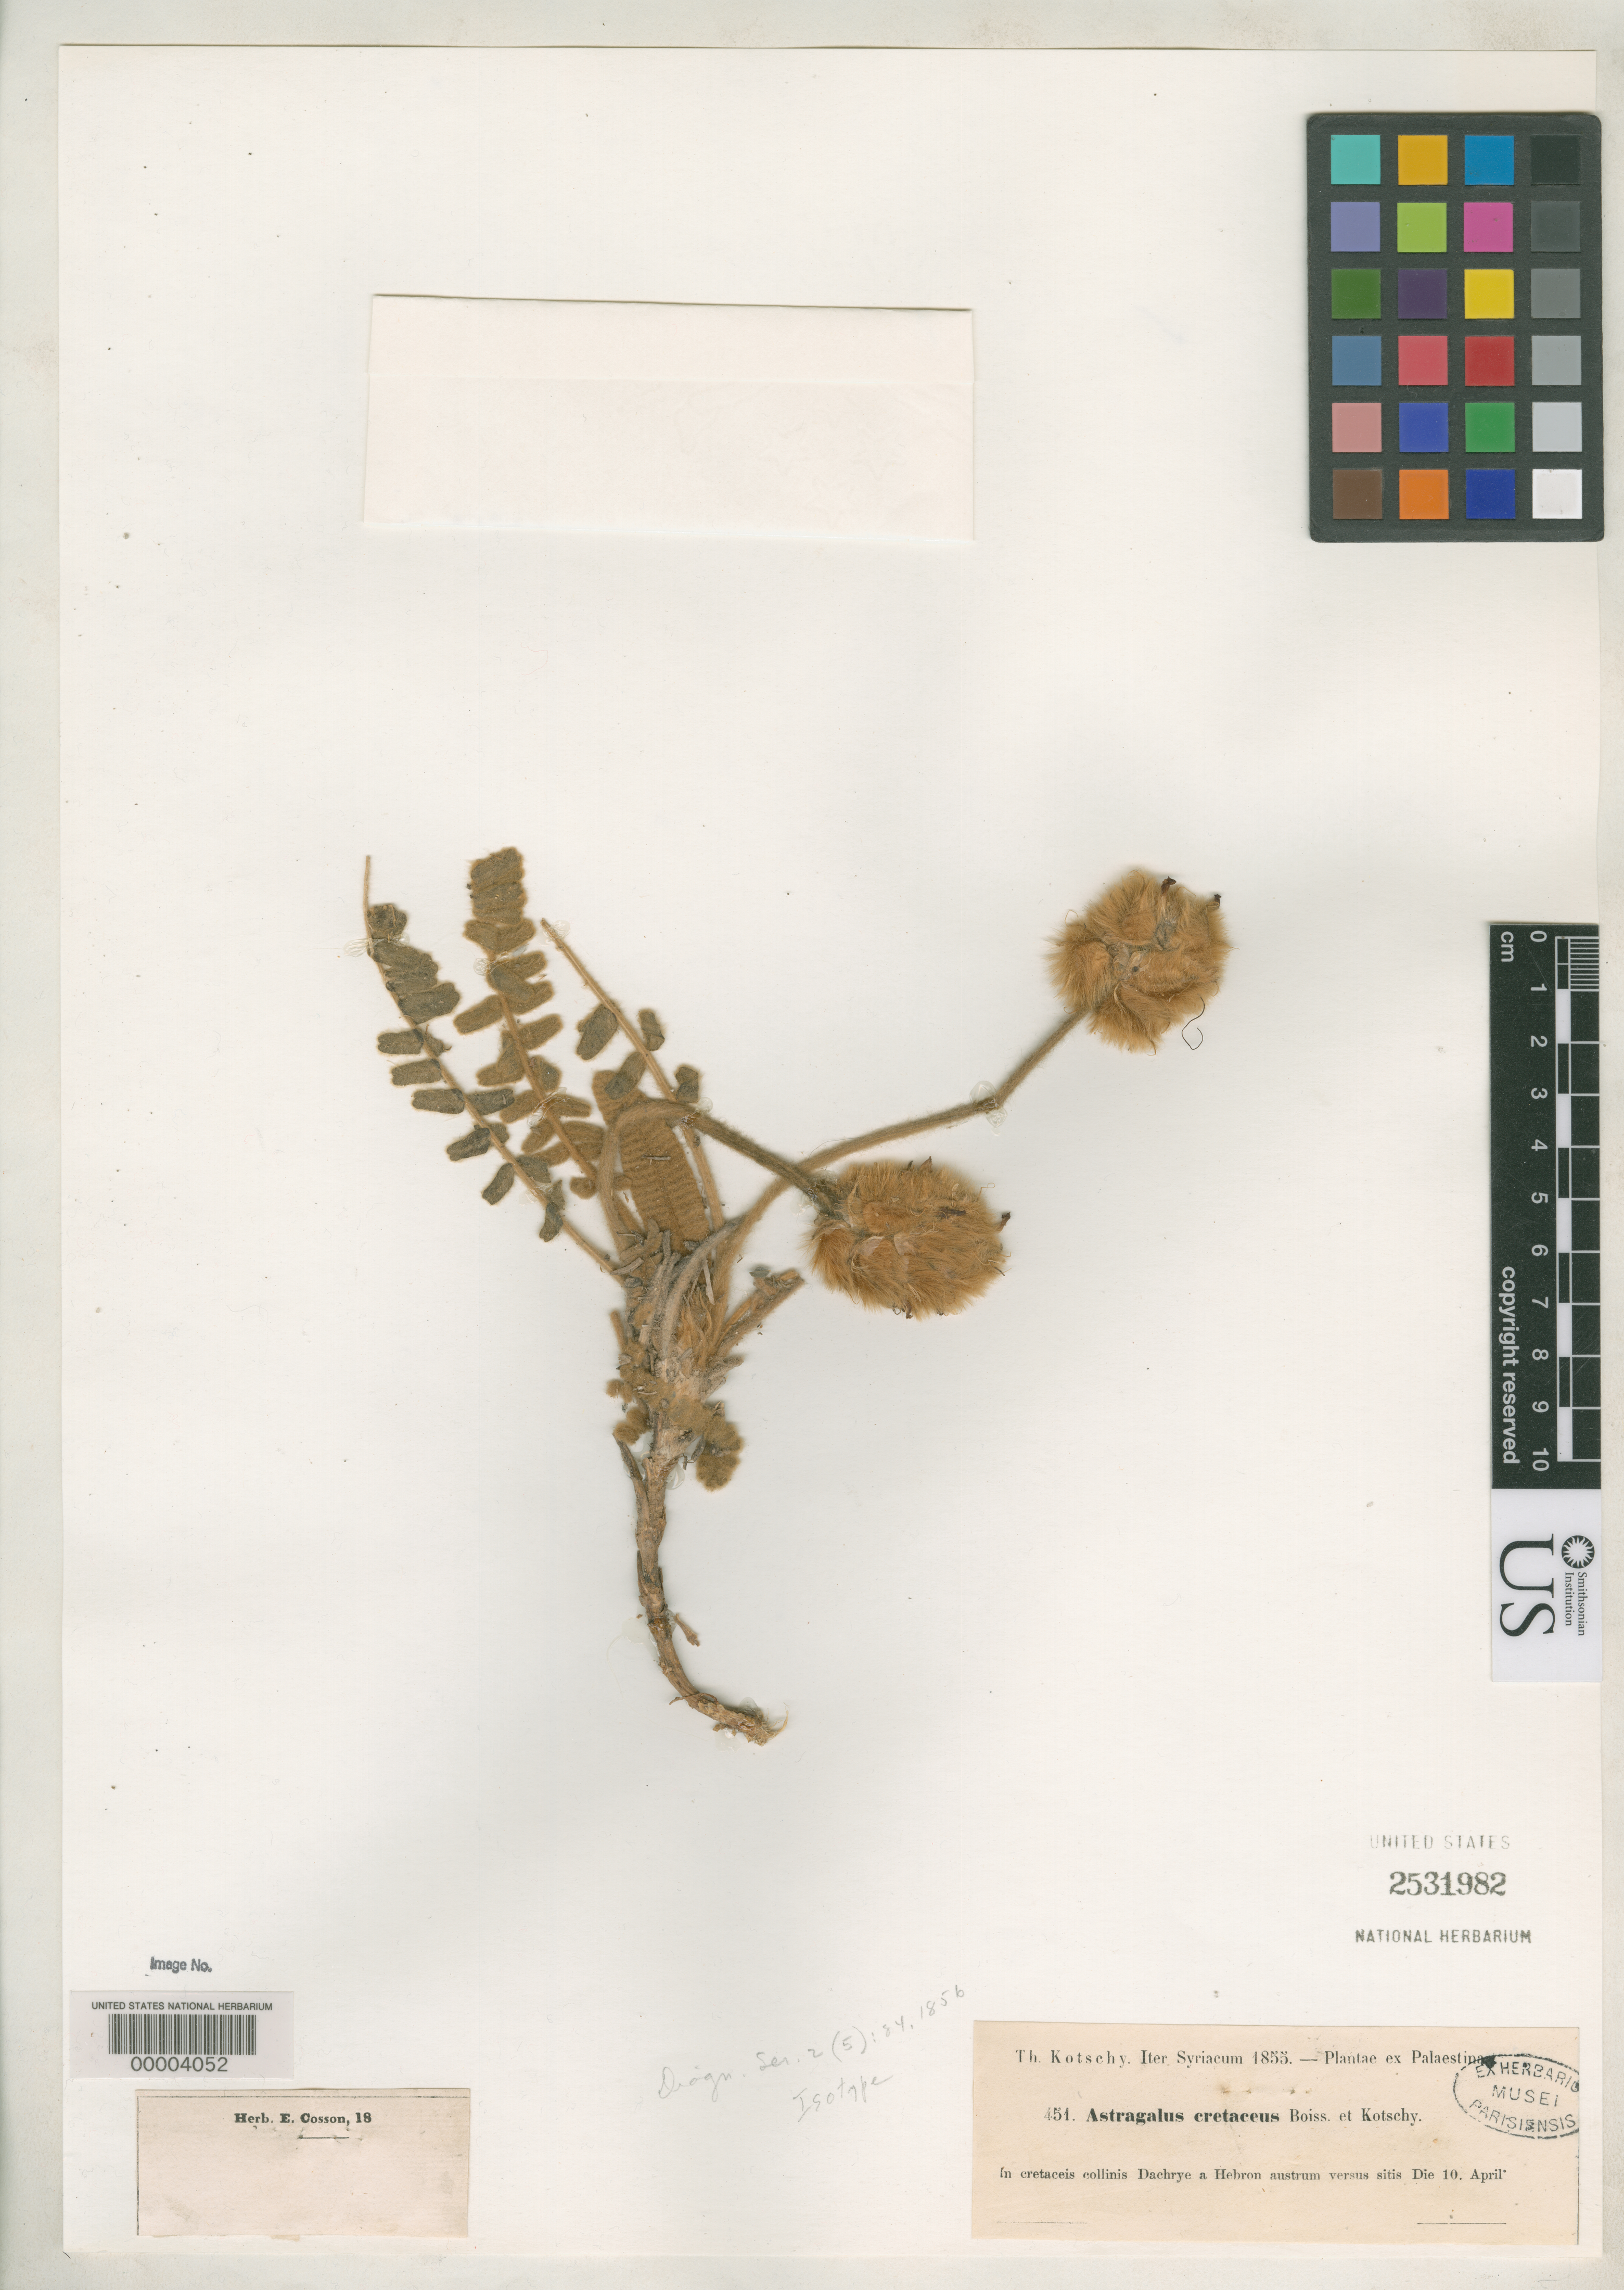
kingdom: Plantae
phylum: Tracheophyta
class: Magnoliopsida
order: Fabales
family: Fabaceae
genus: Astragalus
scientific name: Astragalus cretaceus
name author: Boiss. & Kotschy in Boiss.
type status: Isotype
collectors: K. G. Kotschy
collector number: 451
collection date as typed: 10 Apr 1855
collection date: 1855-04-10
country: Jordan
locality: Between Hebron and Dabourieh.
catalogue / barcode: US 2531982